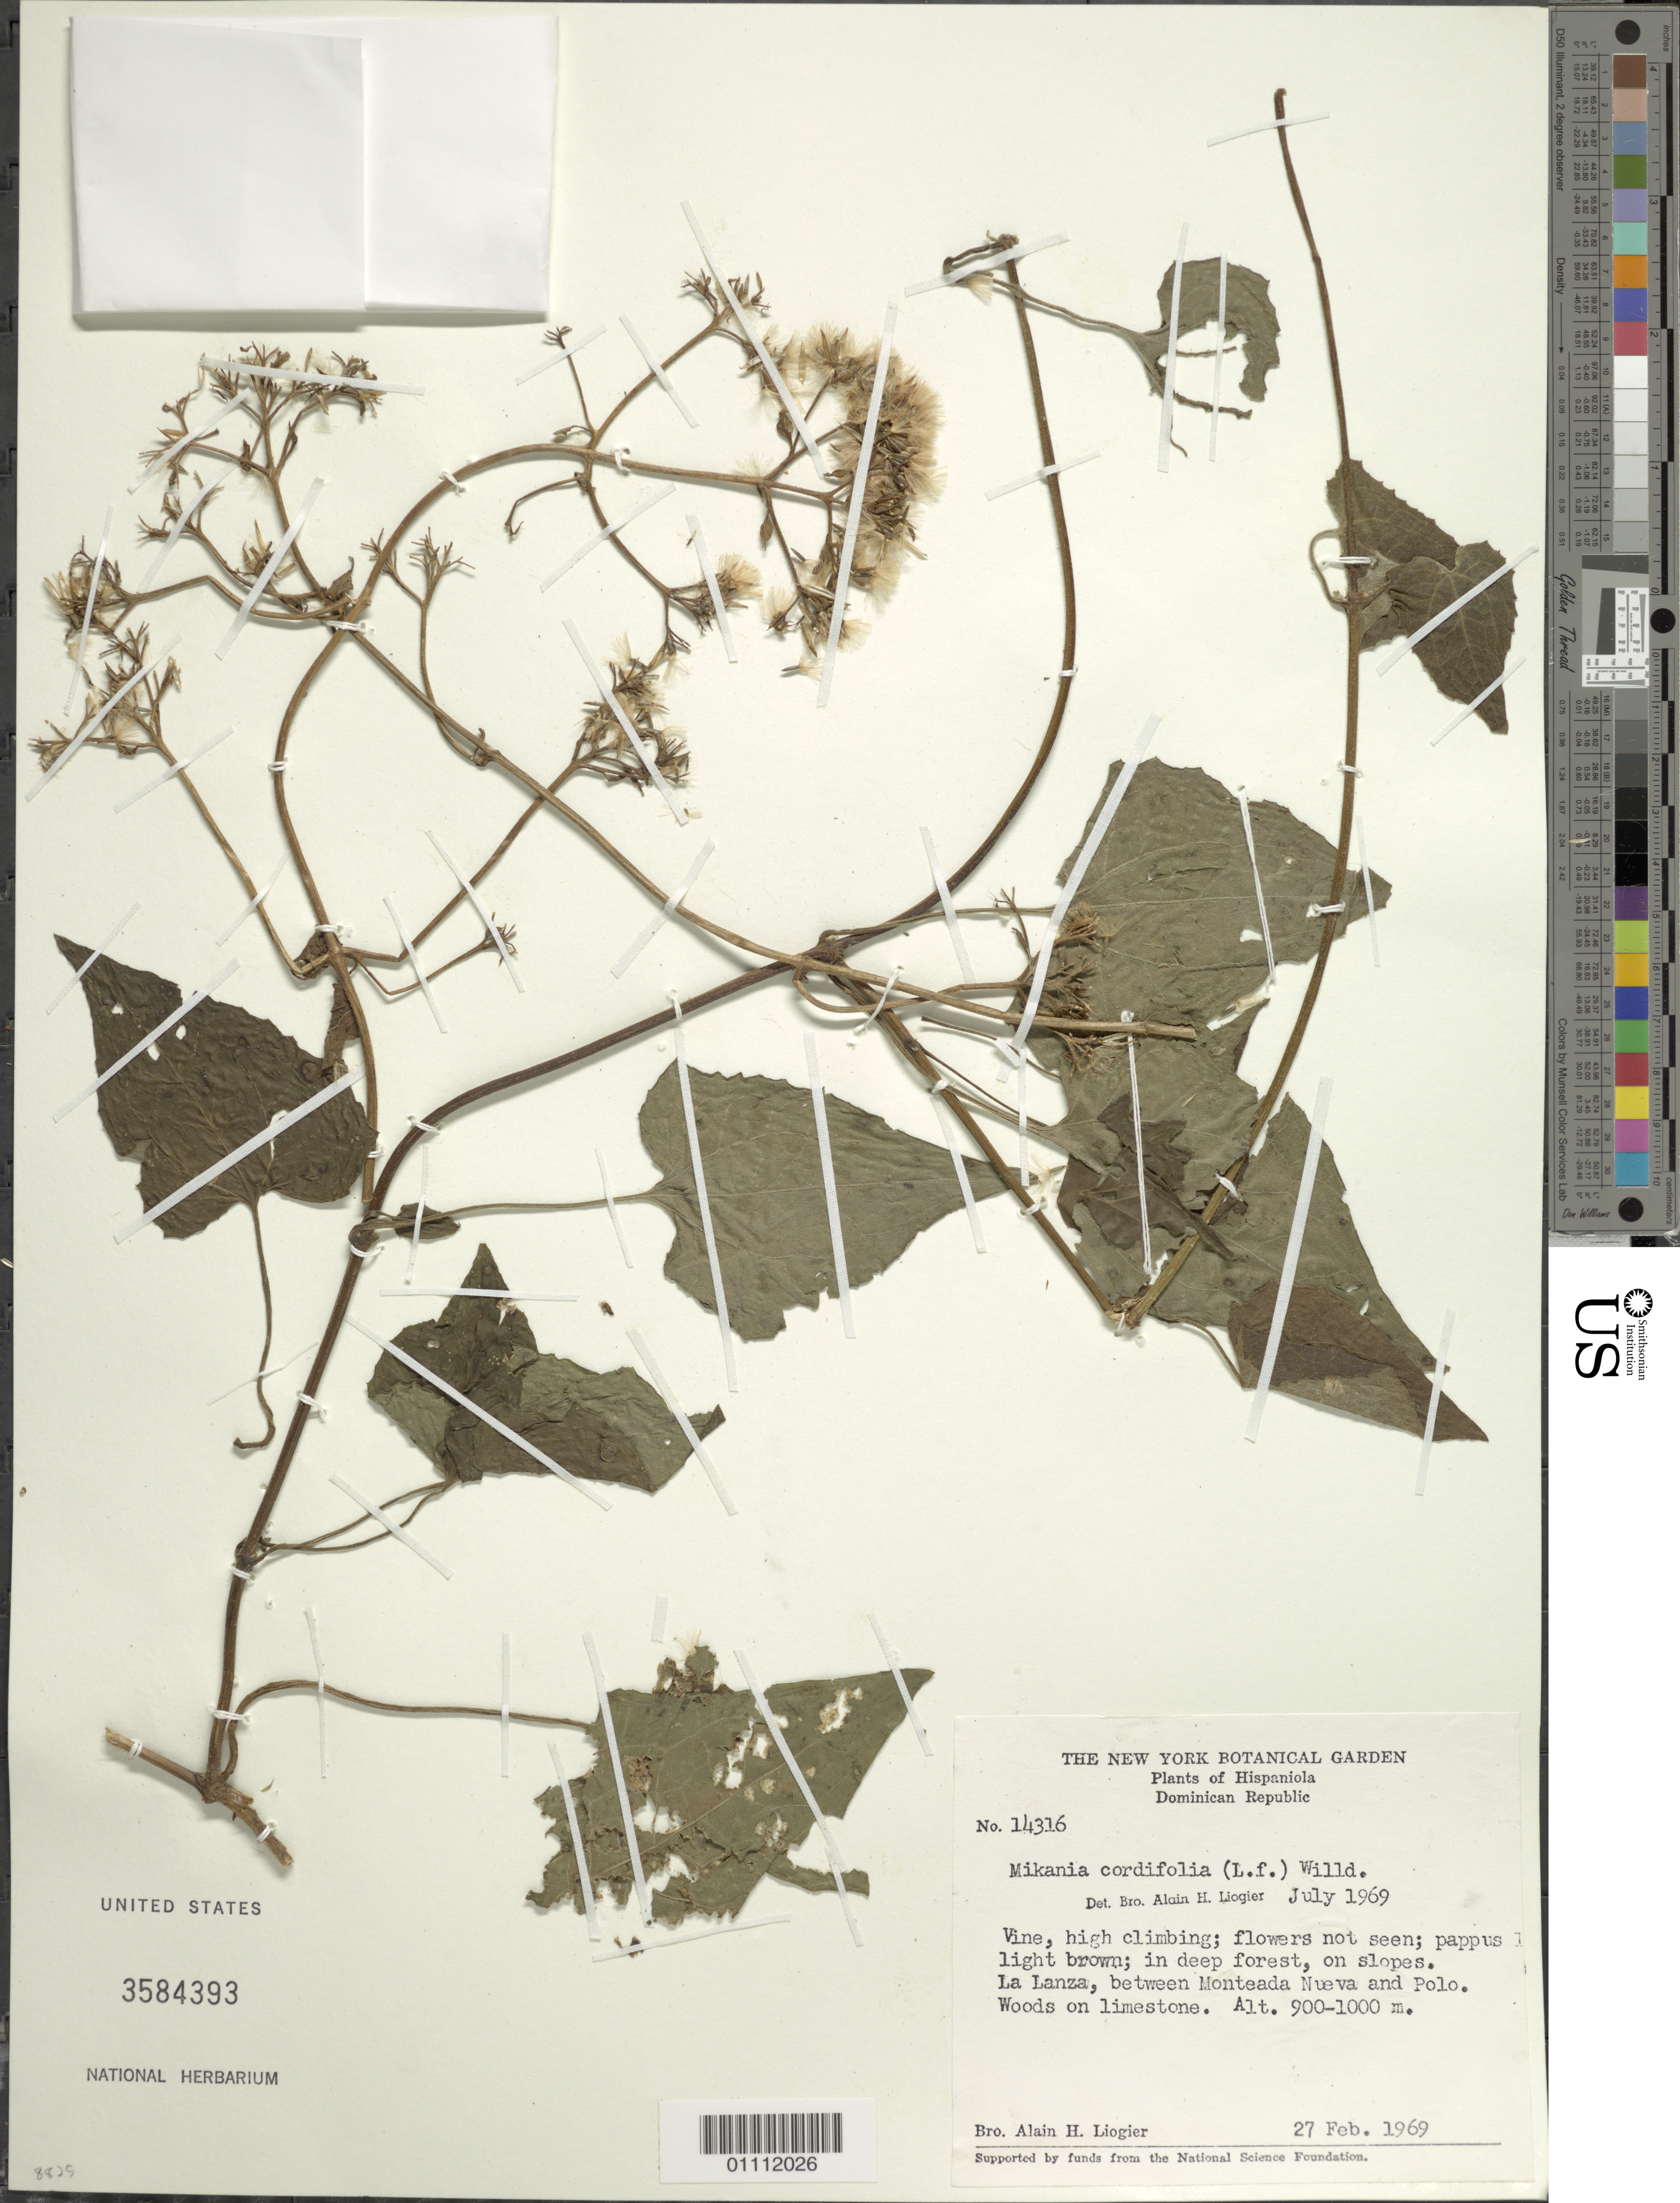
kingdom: Plantae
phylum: Tracheophyta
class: Magnoliopsida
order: Asterales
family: Asteraceae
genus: Mikania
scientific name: Mikania cordifolia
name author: Kunth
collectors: A. H. Liogier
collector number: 14316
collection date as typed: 27 Feb 1969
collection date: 1969-02-27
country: Dominican Republic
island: Hispaniola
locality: La Lanza, between Monteada Nueva and Polo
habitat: Woods on limestone; in deep forest, on slopes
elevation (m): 900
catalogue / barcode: US 3584393